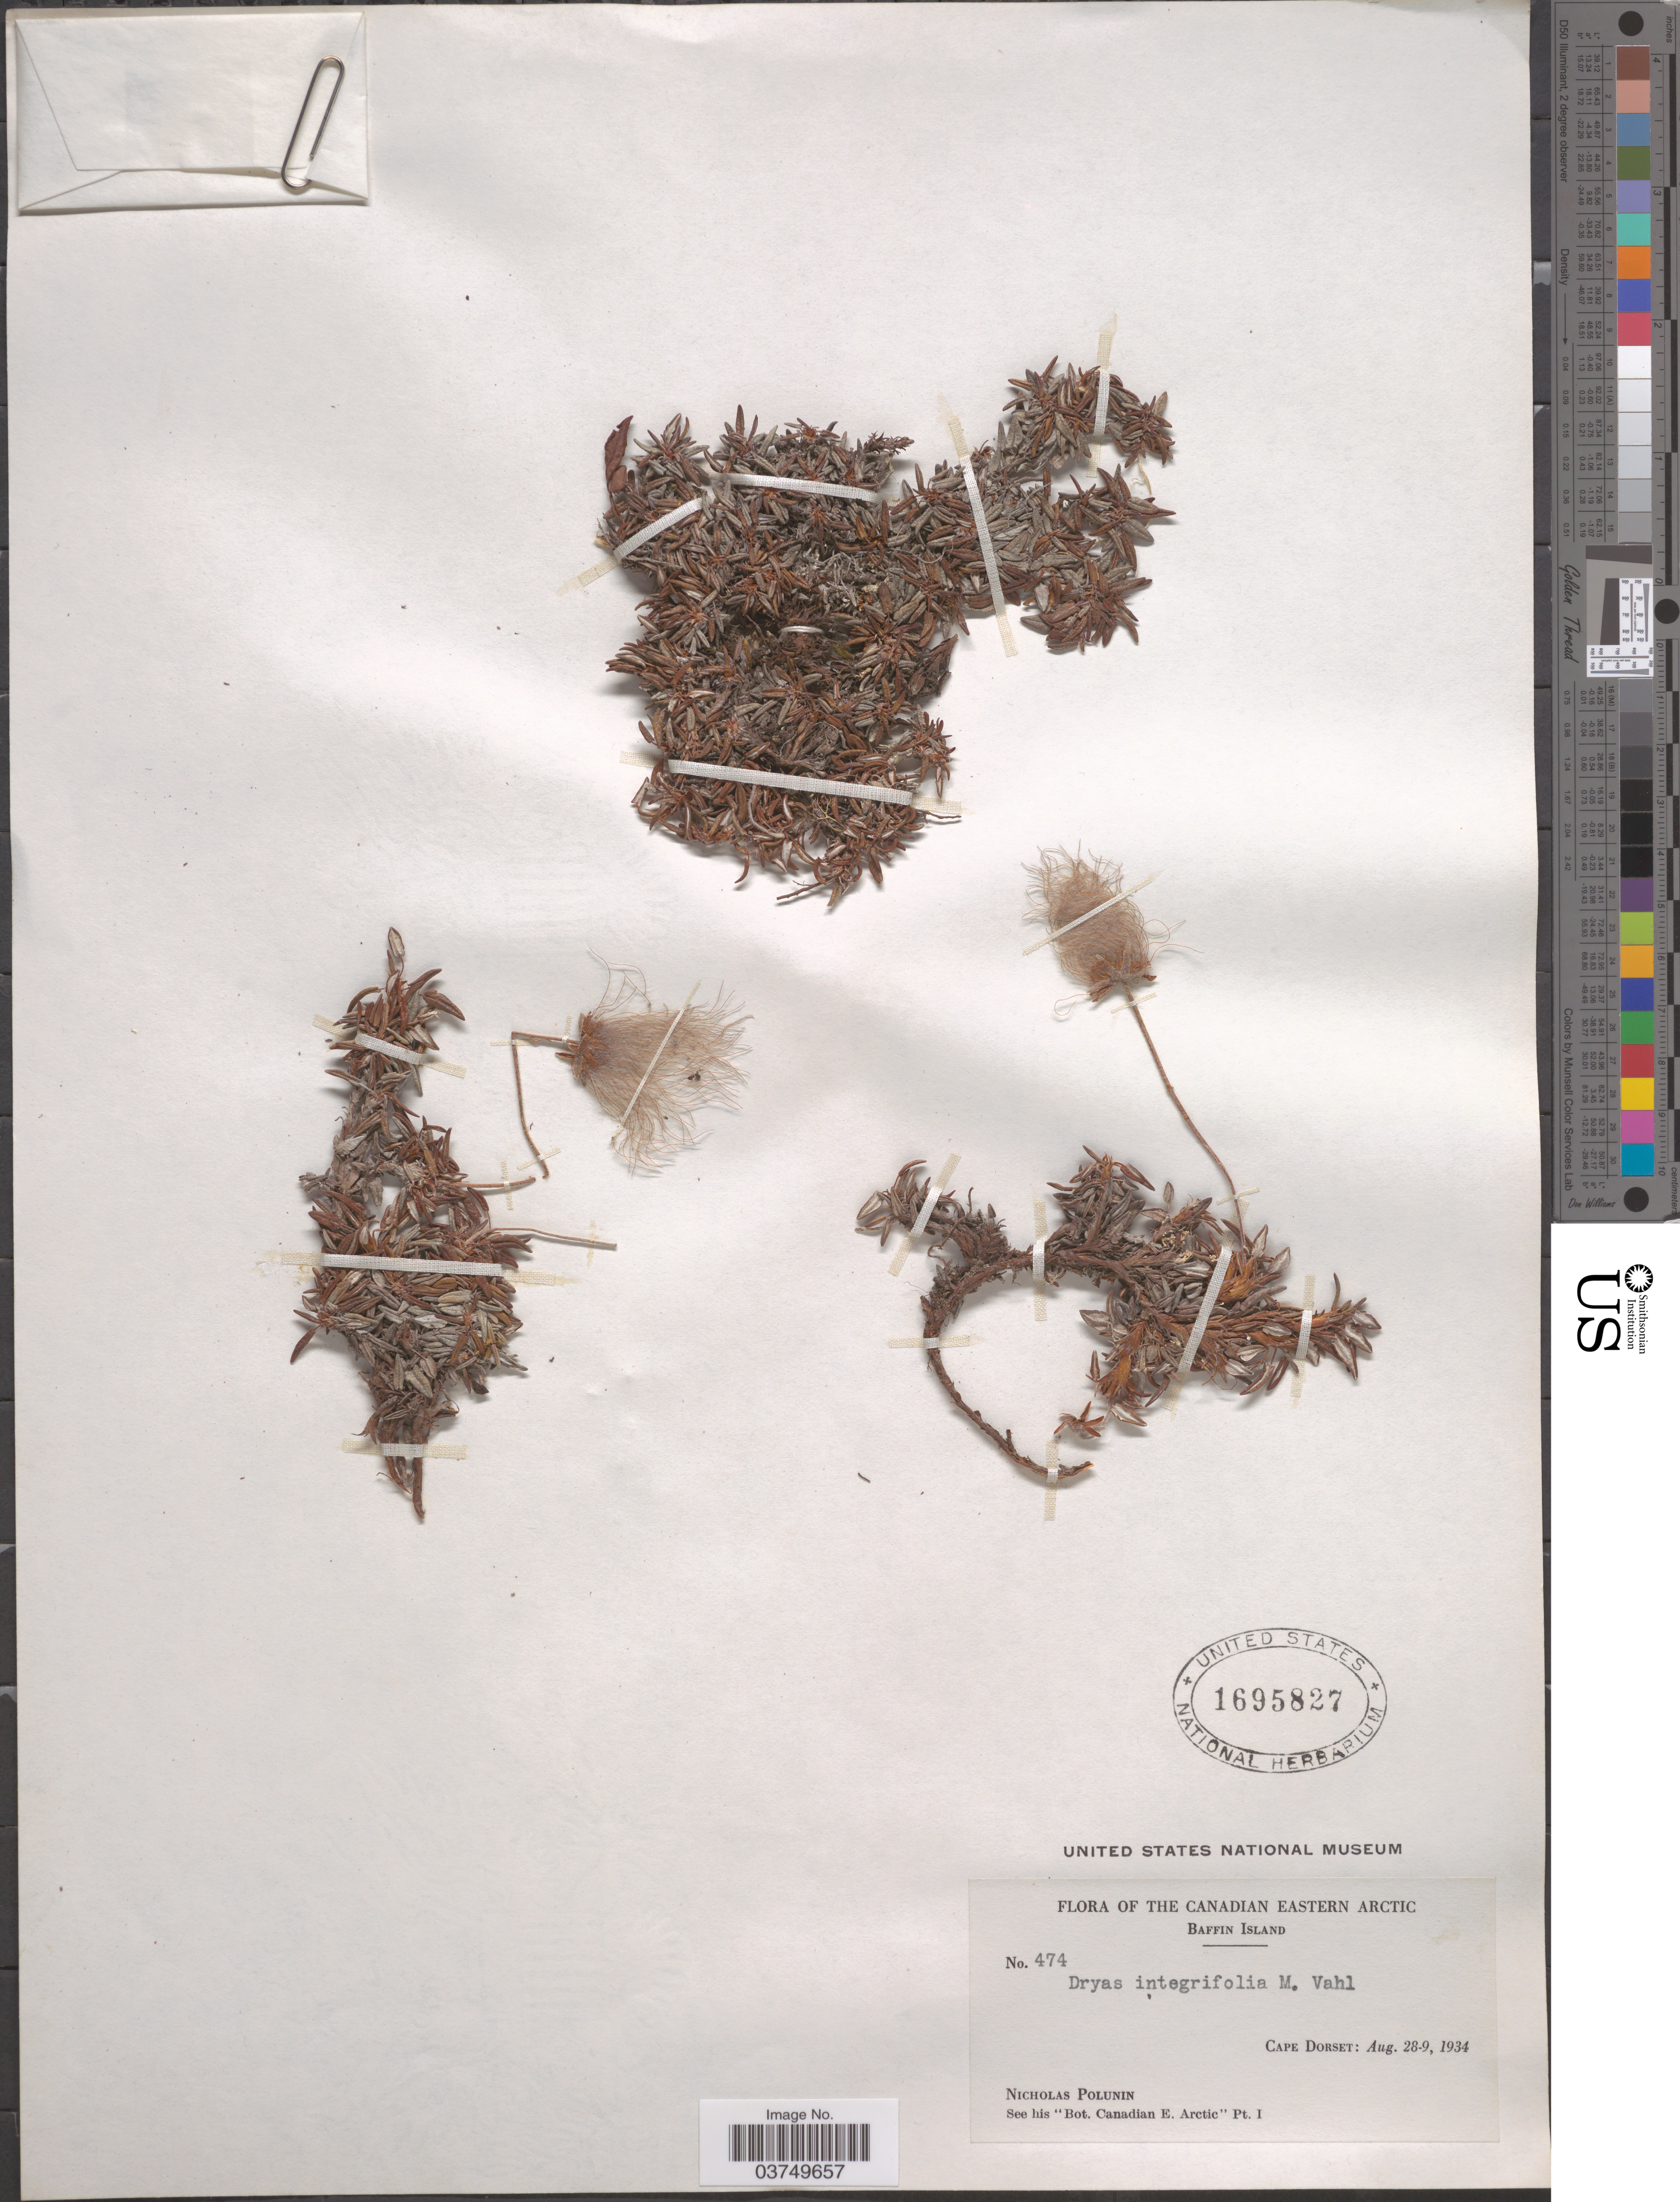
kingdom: Plantae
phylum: Tracheophyta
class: Magnoliopsida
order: Rosales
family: Rosaceae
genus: Dryas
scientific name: Dryas integrifolia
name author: Vahl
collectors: N. V. Polunin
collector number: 474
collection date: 1934-08-09/1934-08-28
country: Canada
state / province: Nunavut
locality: The Canadian Eastern Arctic. Baffin Island. Cape Dorset.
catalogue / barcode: US 1695827